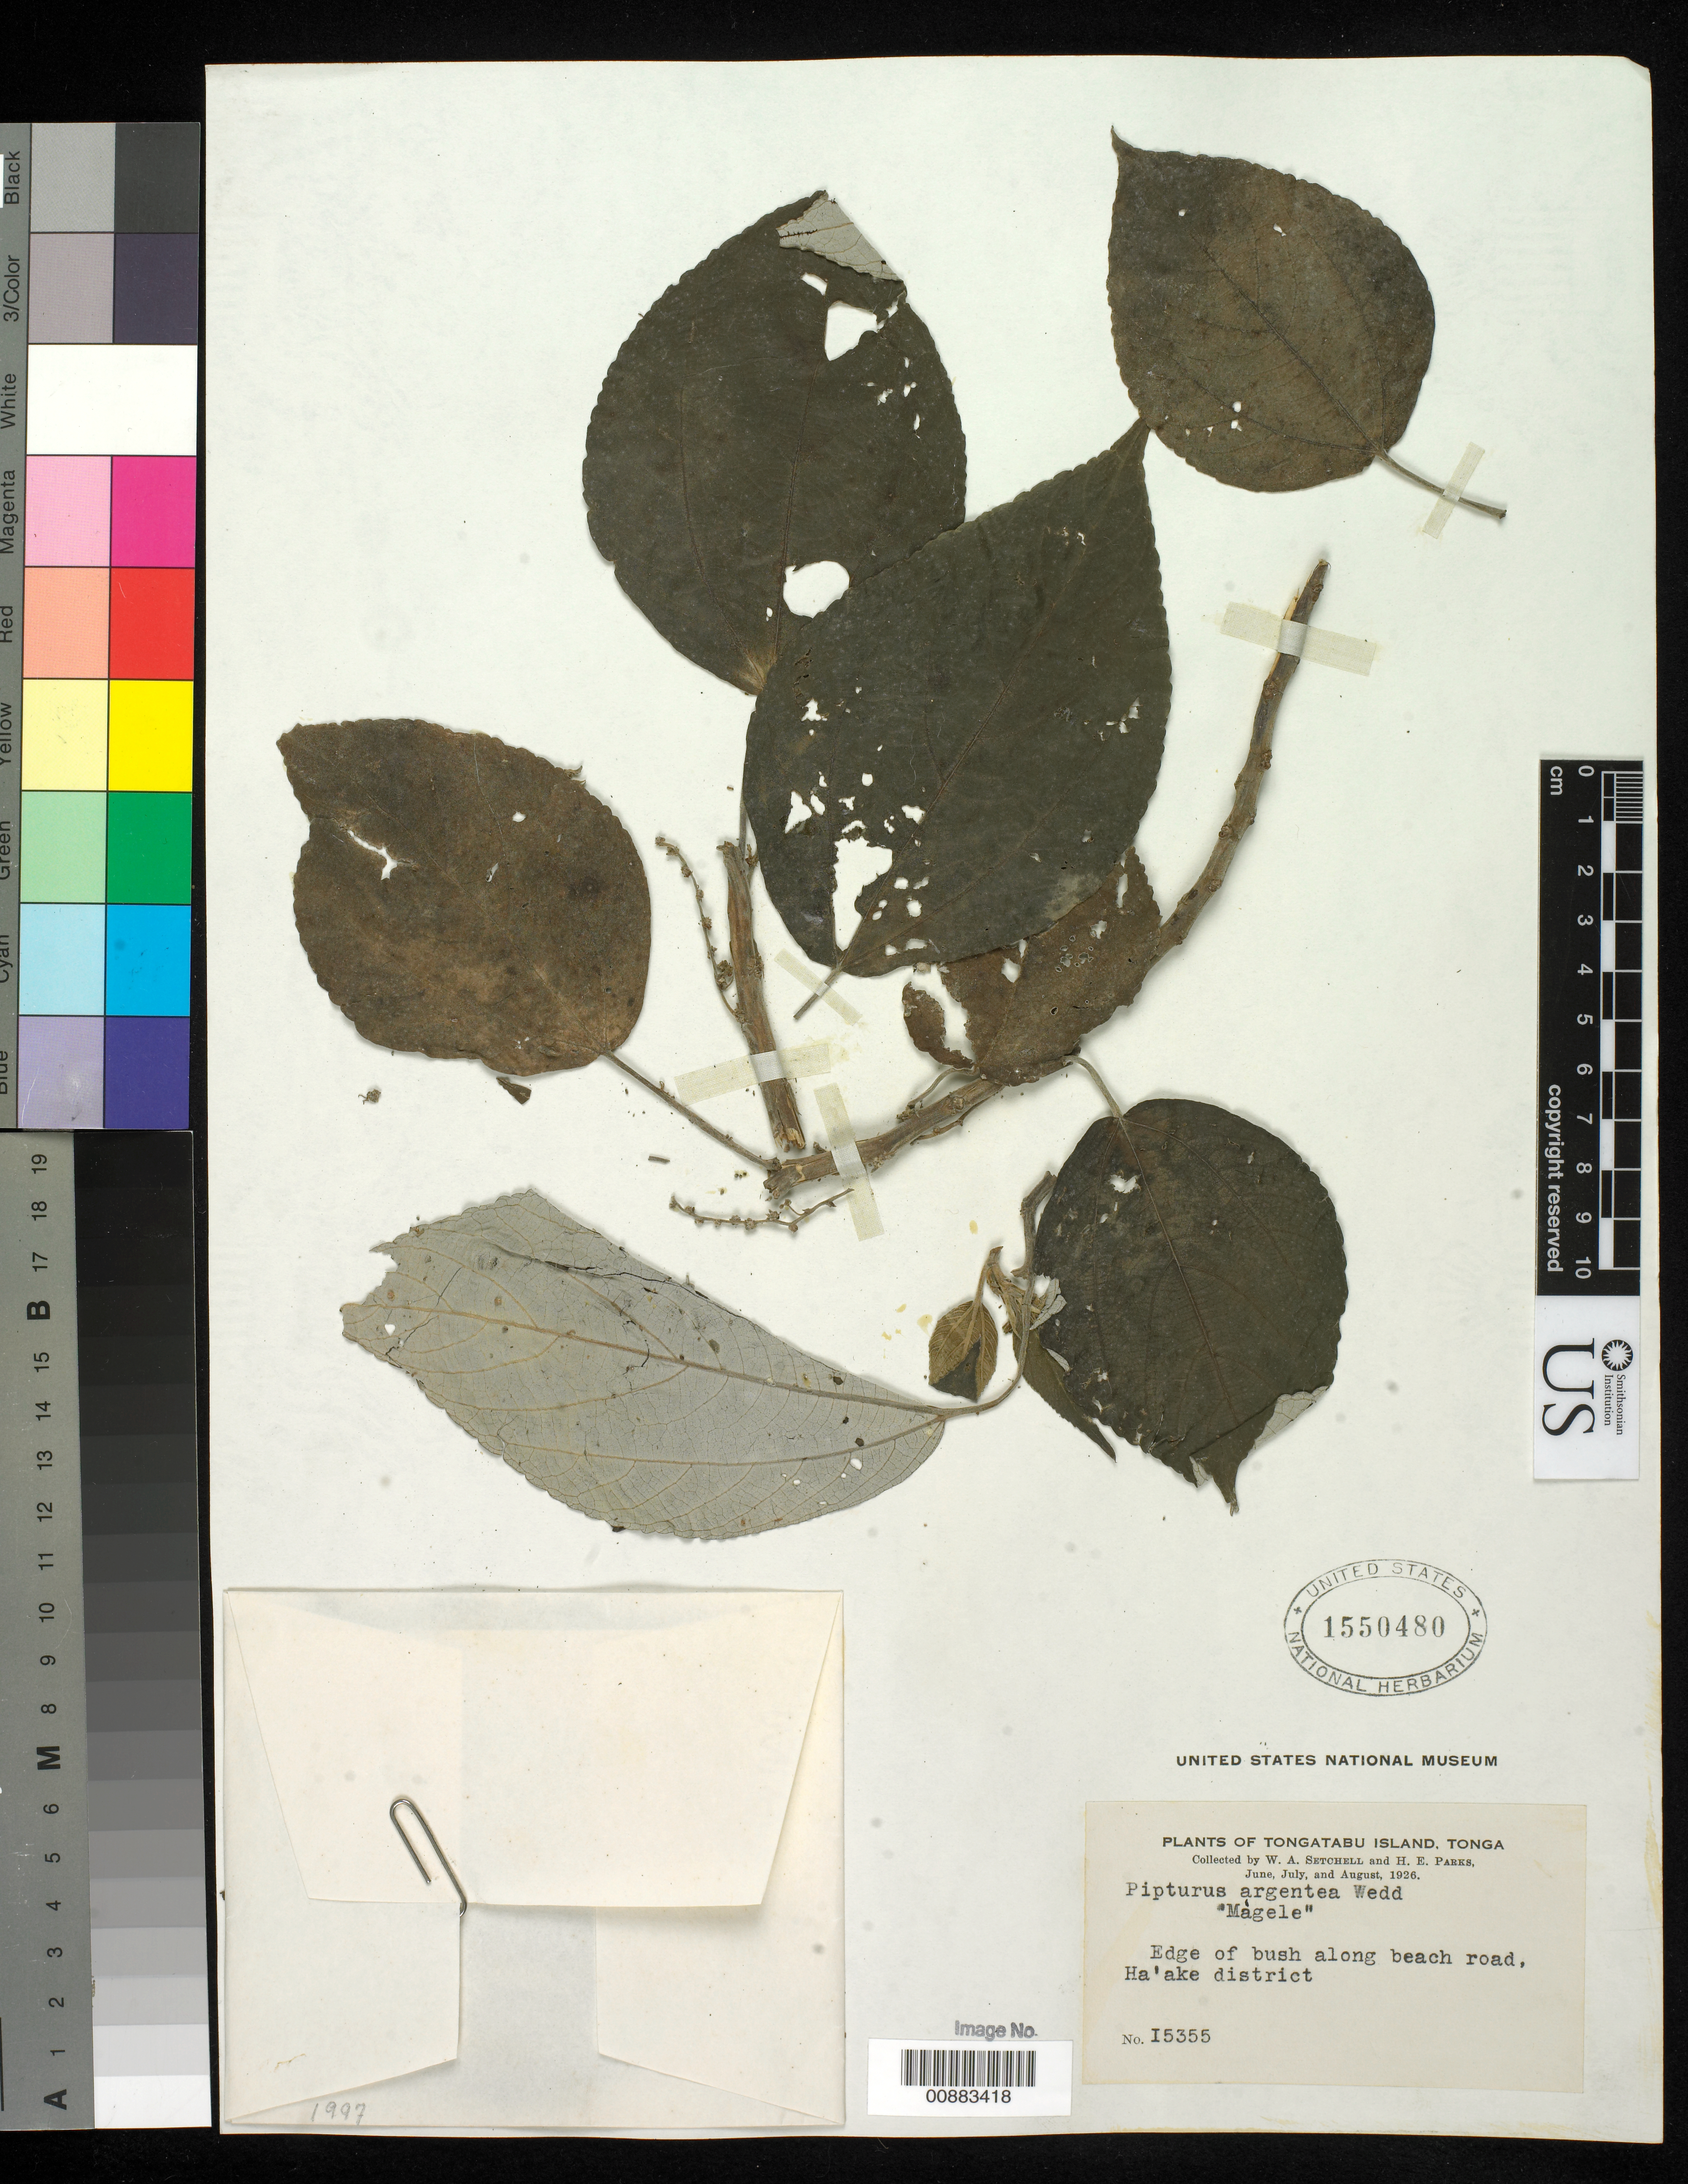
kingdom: Plantae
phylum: Tracheophyta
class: Magnoliopsida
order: Rosales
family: Urticaceae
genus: Pipturus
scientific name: Pipturus argenteus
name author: (G. Forst.) Wedd.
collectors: W. Setchell & H. E. Parks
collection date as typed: Jun 1926 to Aug 1926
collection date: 1926-06/1926-08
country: Tonga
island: Tongatapu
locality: Ha'ake district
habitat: edge of bush along beach road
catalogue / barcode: US 1550480